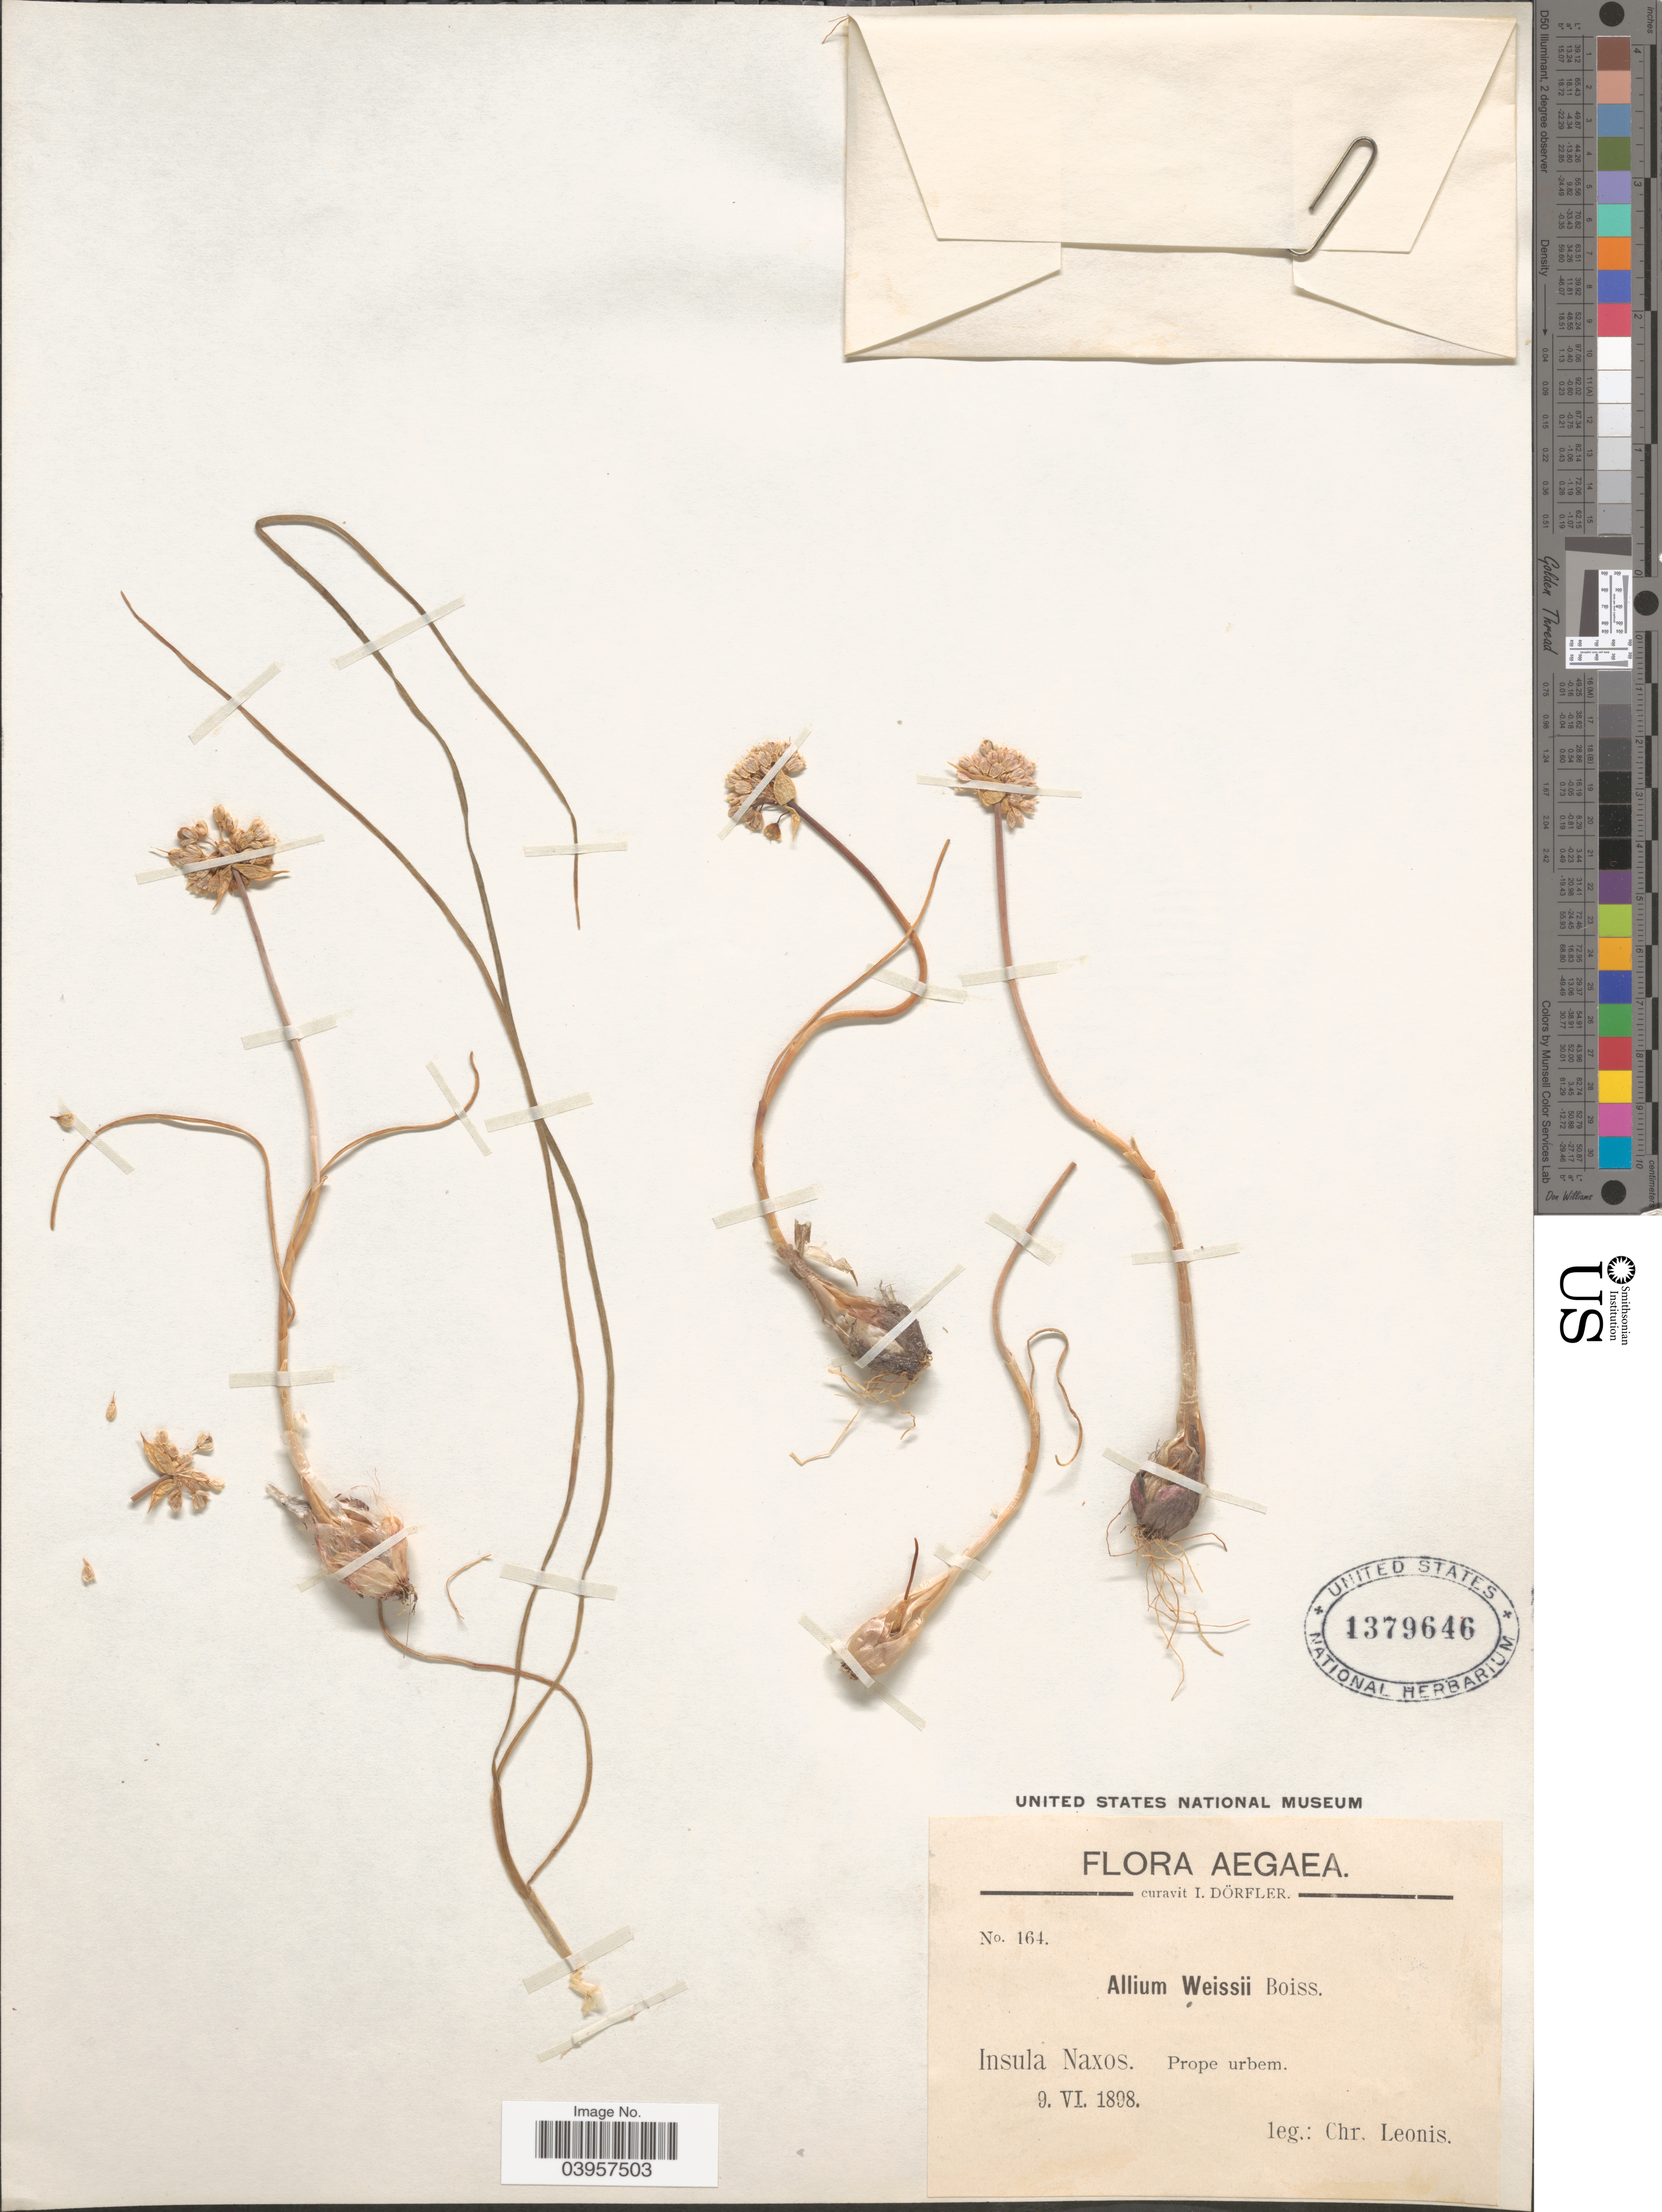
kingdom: Plantae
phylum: Tracheophyta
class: Liliopsida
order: Asparagales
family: Amaryllidaceae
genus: Allium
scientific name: Allium weissii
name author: Boiss.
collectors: C. Leonis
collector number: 164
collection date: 1898-06-09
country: Greece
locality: Aegaea. Insula Naxos. Prope urbem.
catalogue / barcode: US 1379646